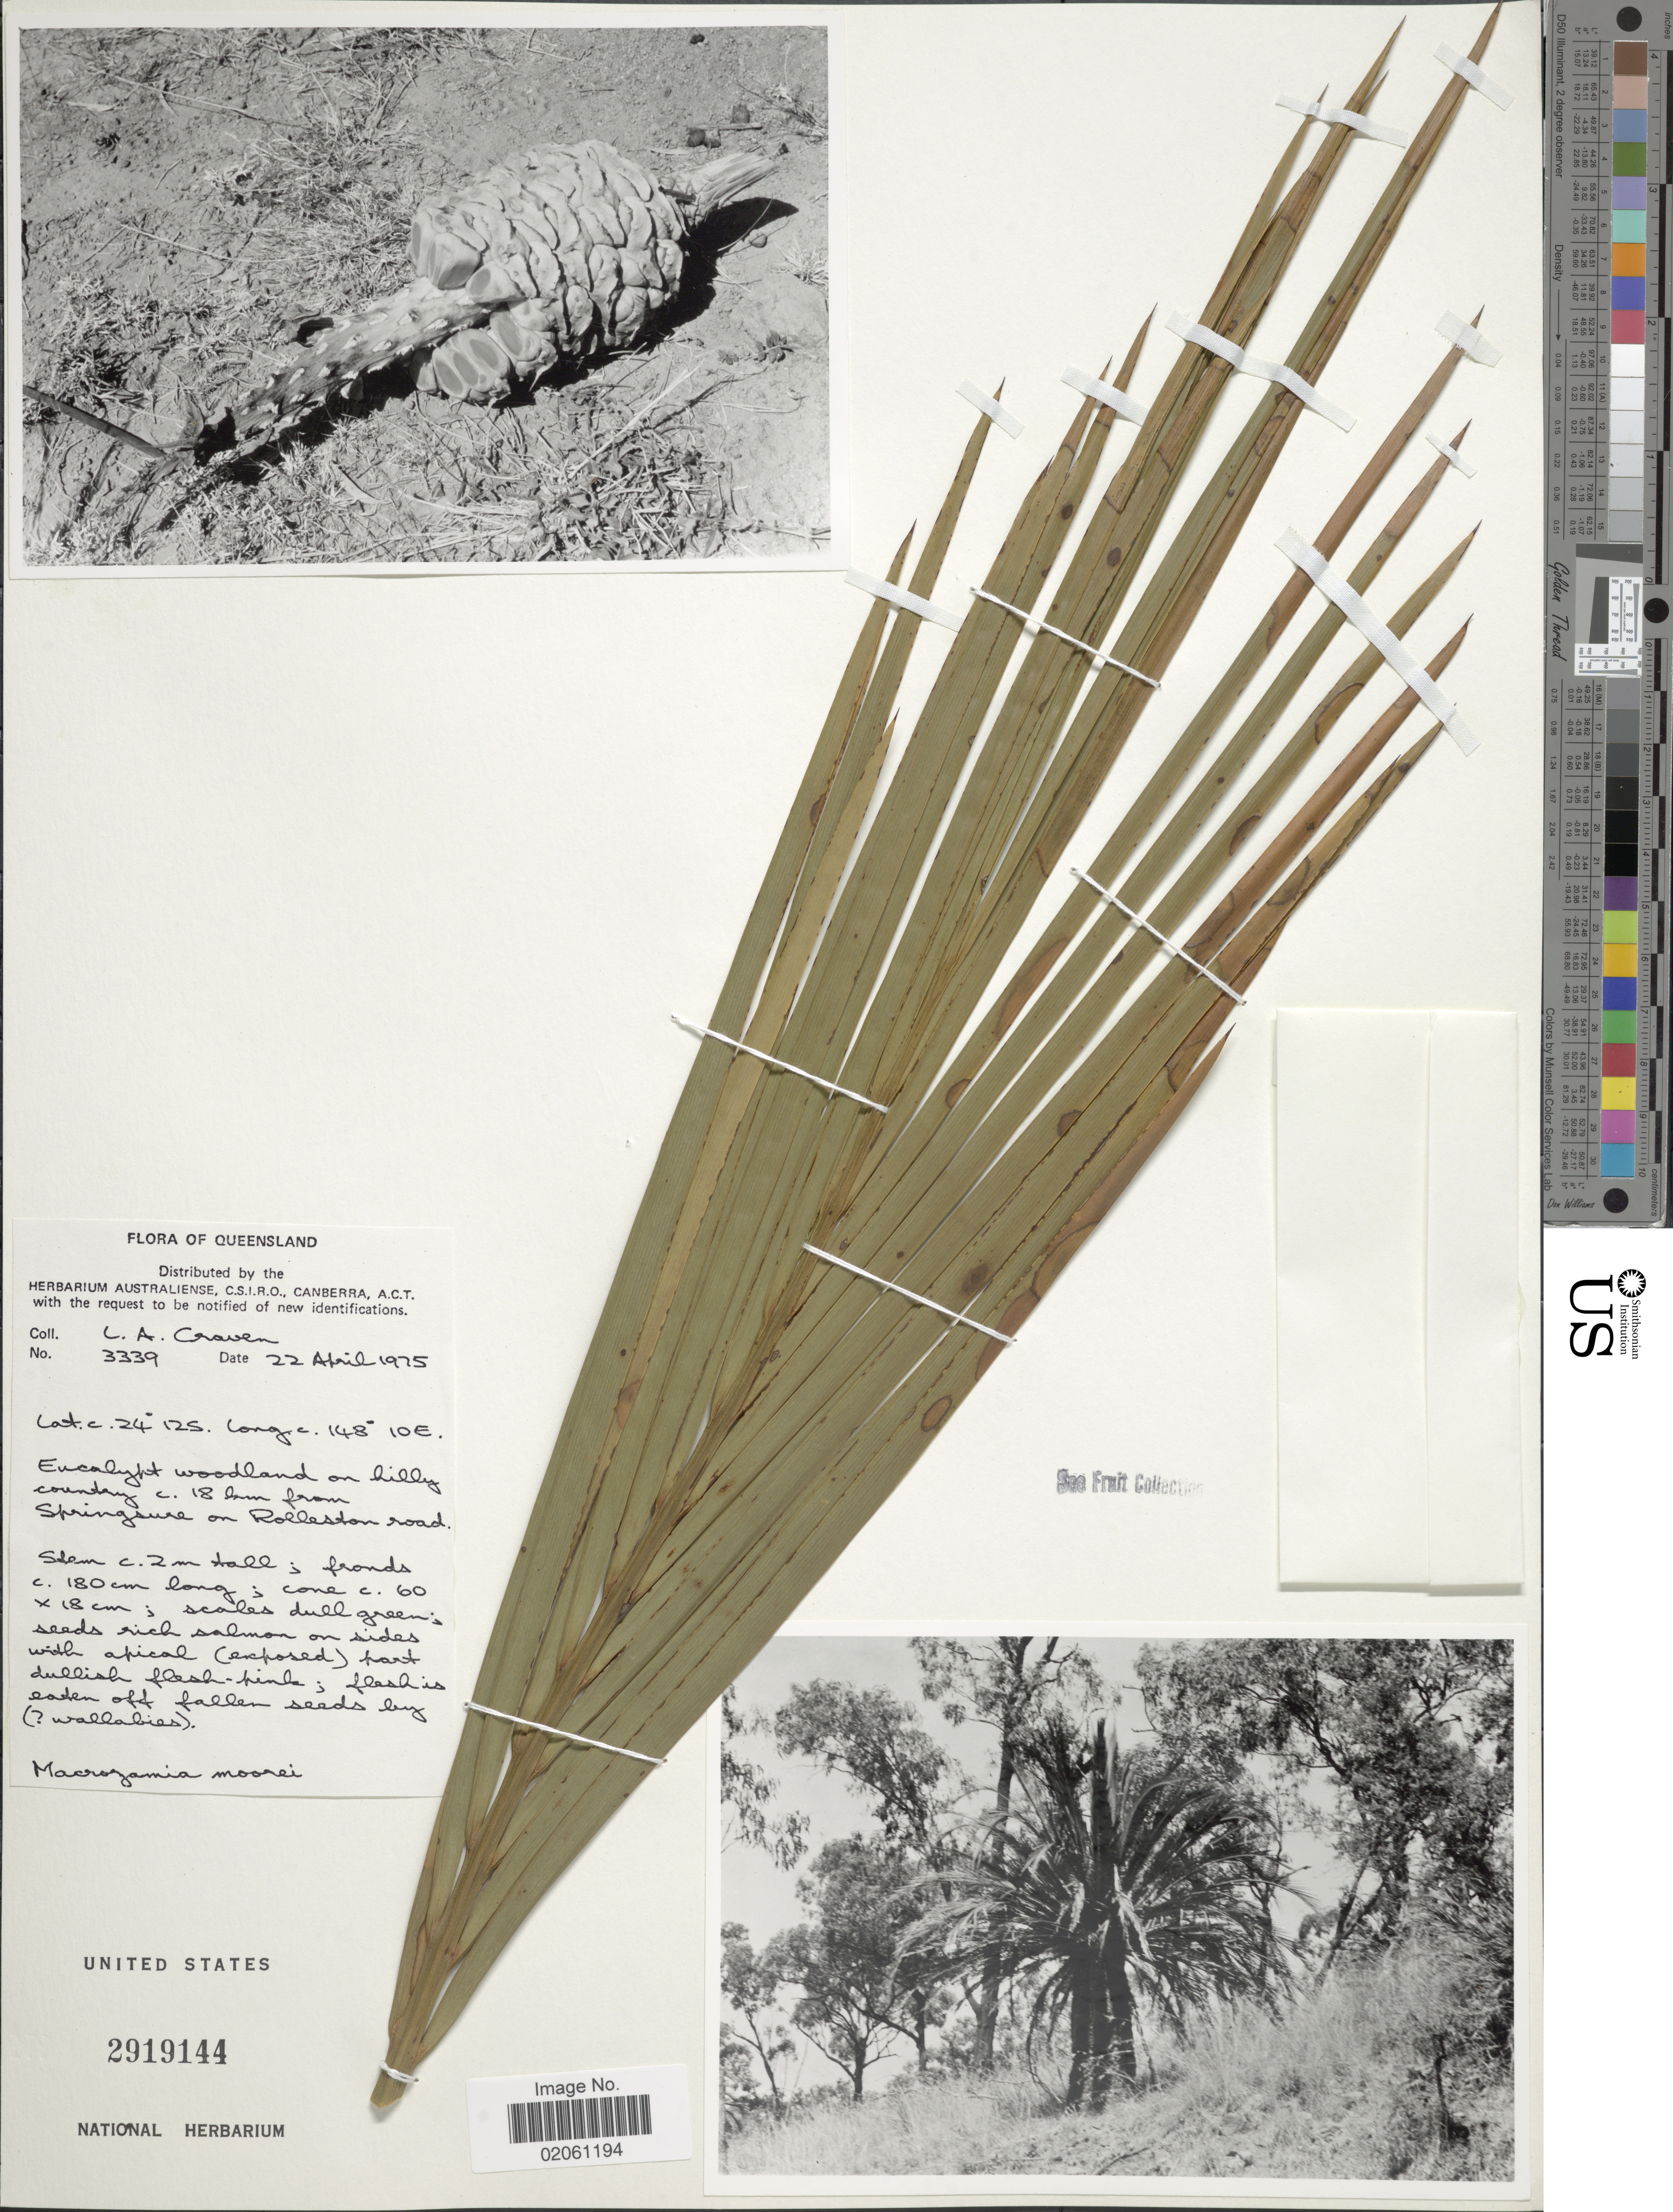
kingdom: Plantae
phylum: Tracheophyta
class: Cycadopsida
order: Cycadales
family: Zamiaceae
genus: Macrozamia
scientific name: Macrozamia moorei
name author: F. Muell.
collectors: L. A. Craven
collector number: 3339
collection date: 1975-04-22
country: Australia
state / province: Queensland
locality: C. 18 km from Springsure on Rolleston road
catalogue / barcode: US 2919144